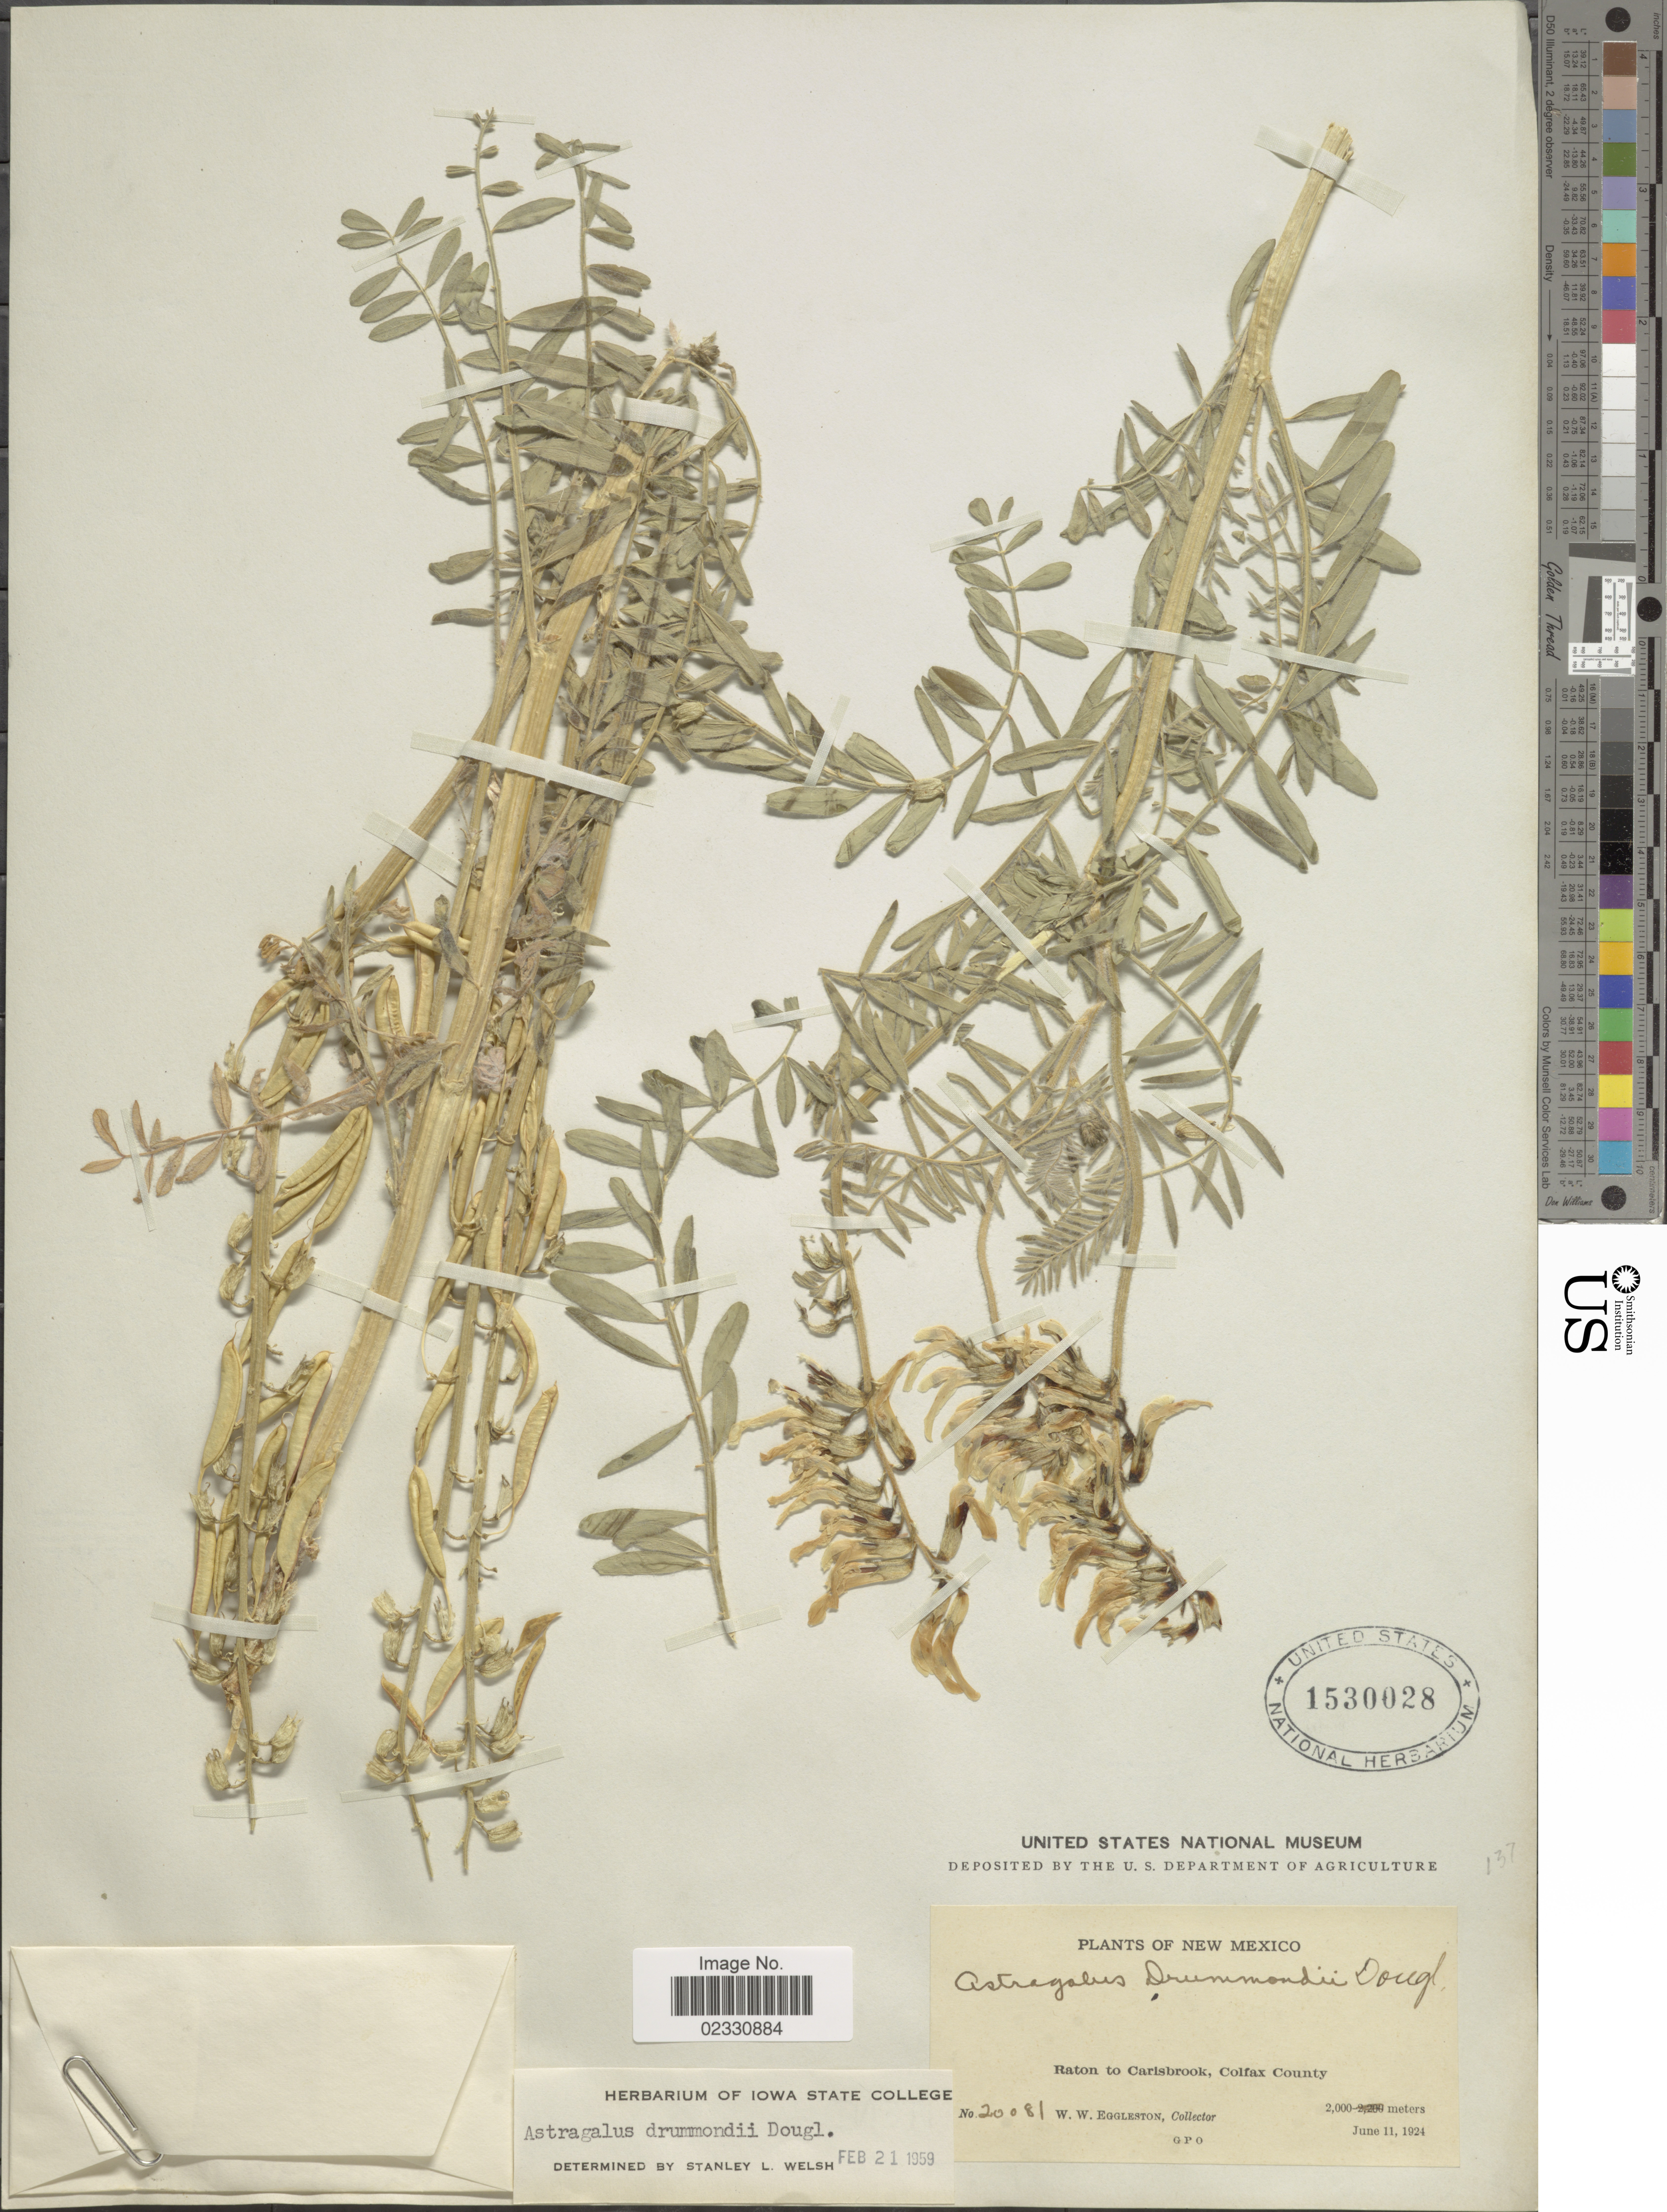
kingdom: Plantae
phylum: Tracheophyta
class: Magnoliopsida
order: Fabales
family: Fabaceae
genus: Astragalus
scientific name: Astragalus drummondii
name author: Hook.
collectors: W. W. Eggleston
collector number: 20081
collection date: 1924-06-11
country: United States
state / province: New Mexico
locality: Raton to Carlsbrook, Colfax County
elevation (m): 2000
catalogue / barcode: US 1530028